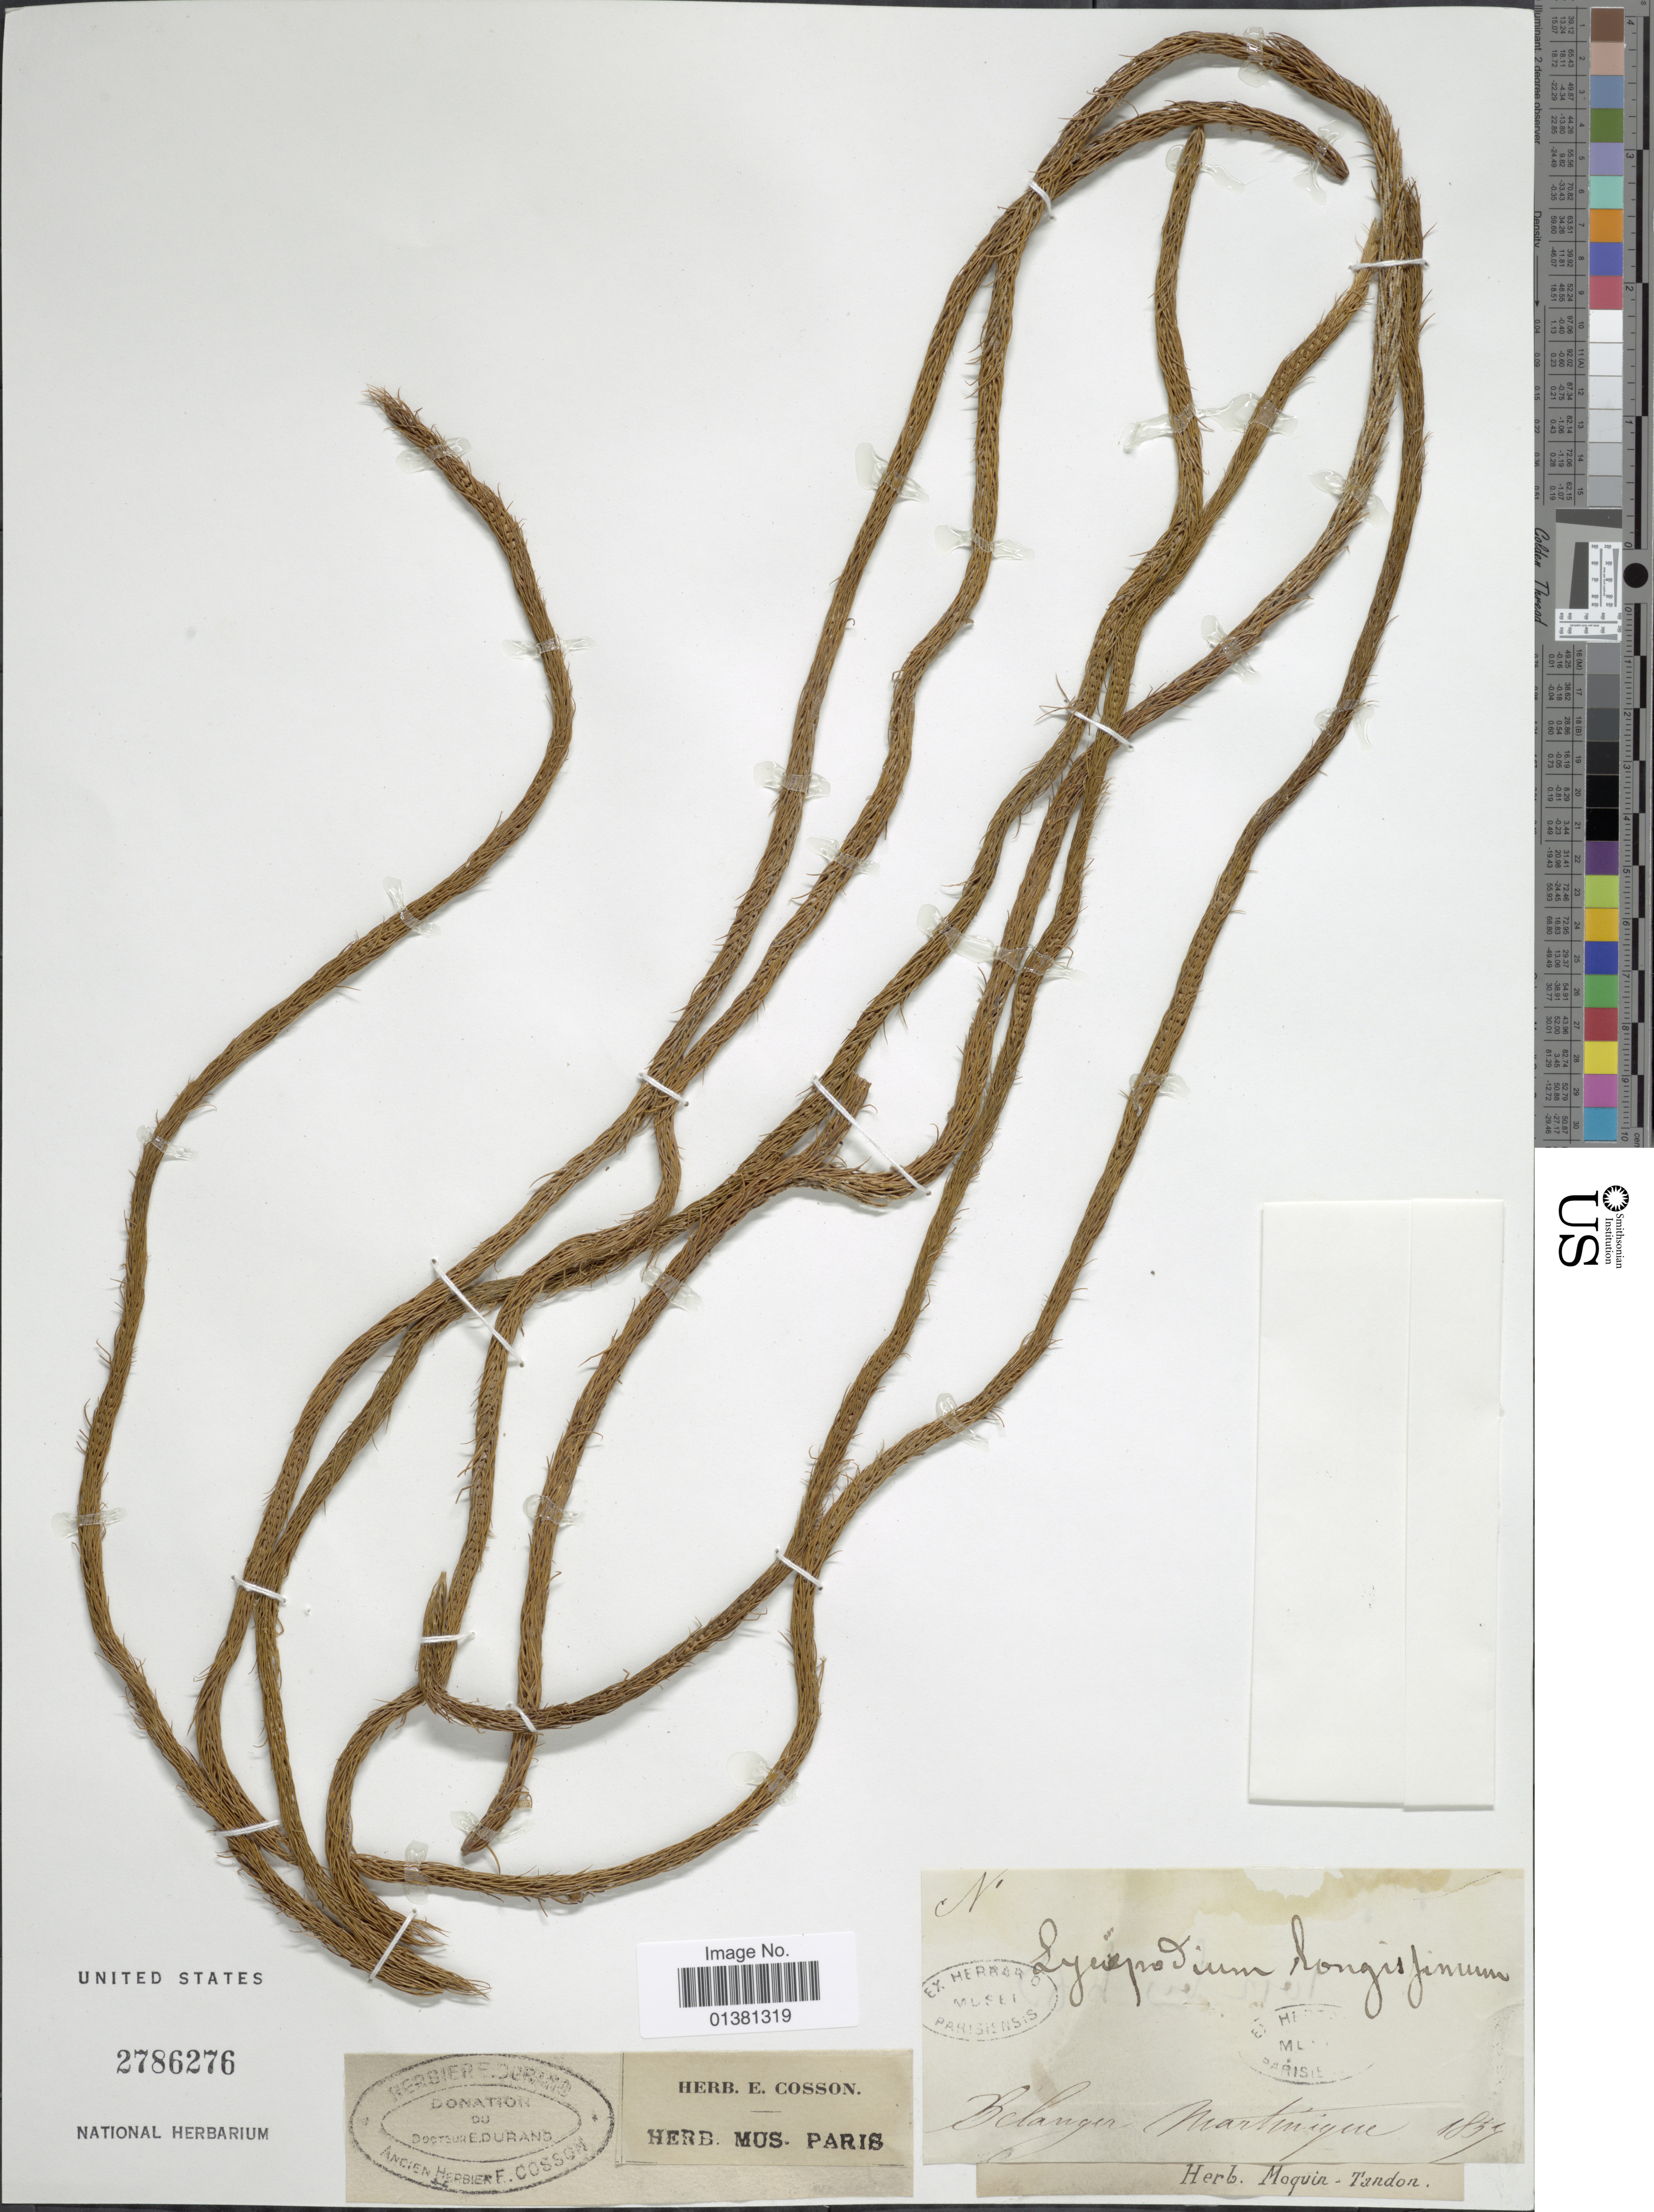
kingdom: Plantae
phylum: Tracheophyta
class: Lycopodiopsida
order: Lycopodiales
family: Lycopodiaceae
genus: Phlegmariurus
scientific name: Phlegmariurus funiformis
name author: (Cham. & Spring) B. Øllg.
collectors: Belanger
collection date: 1837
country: Martinique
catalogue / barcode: US 2786276